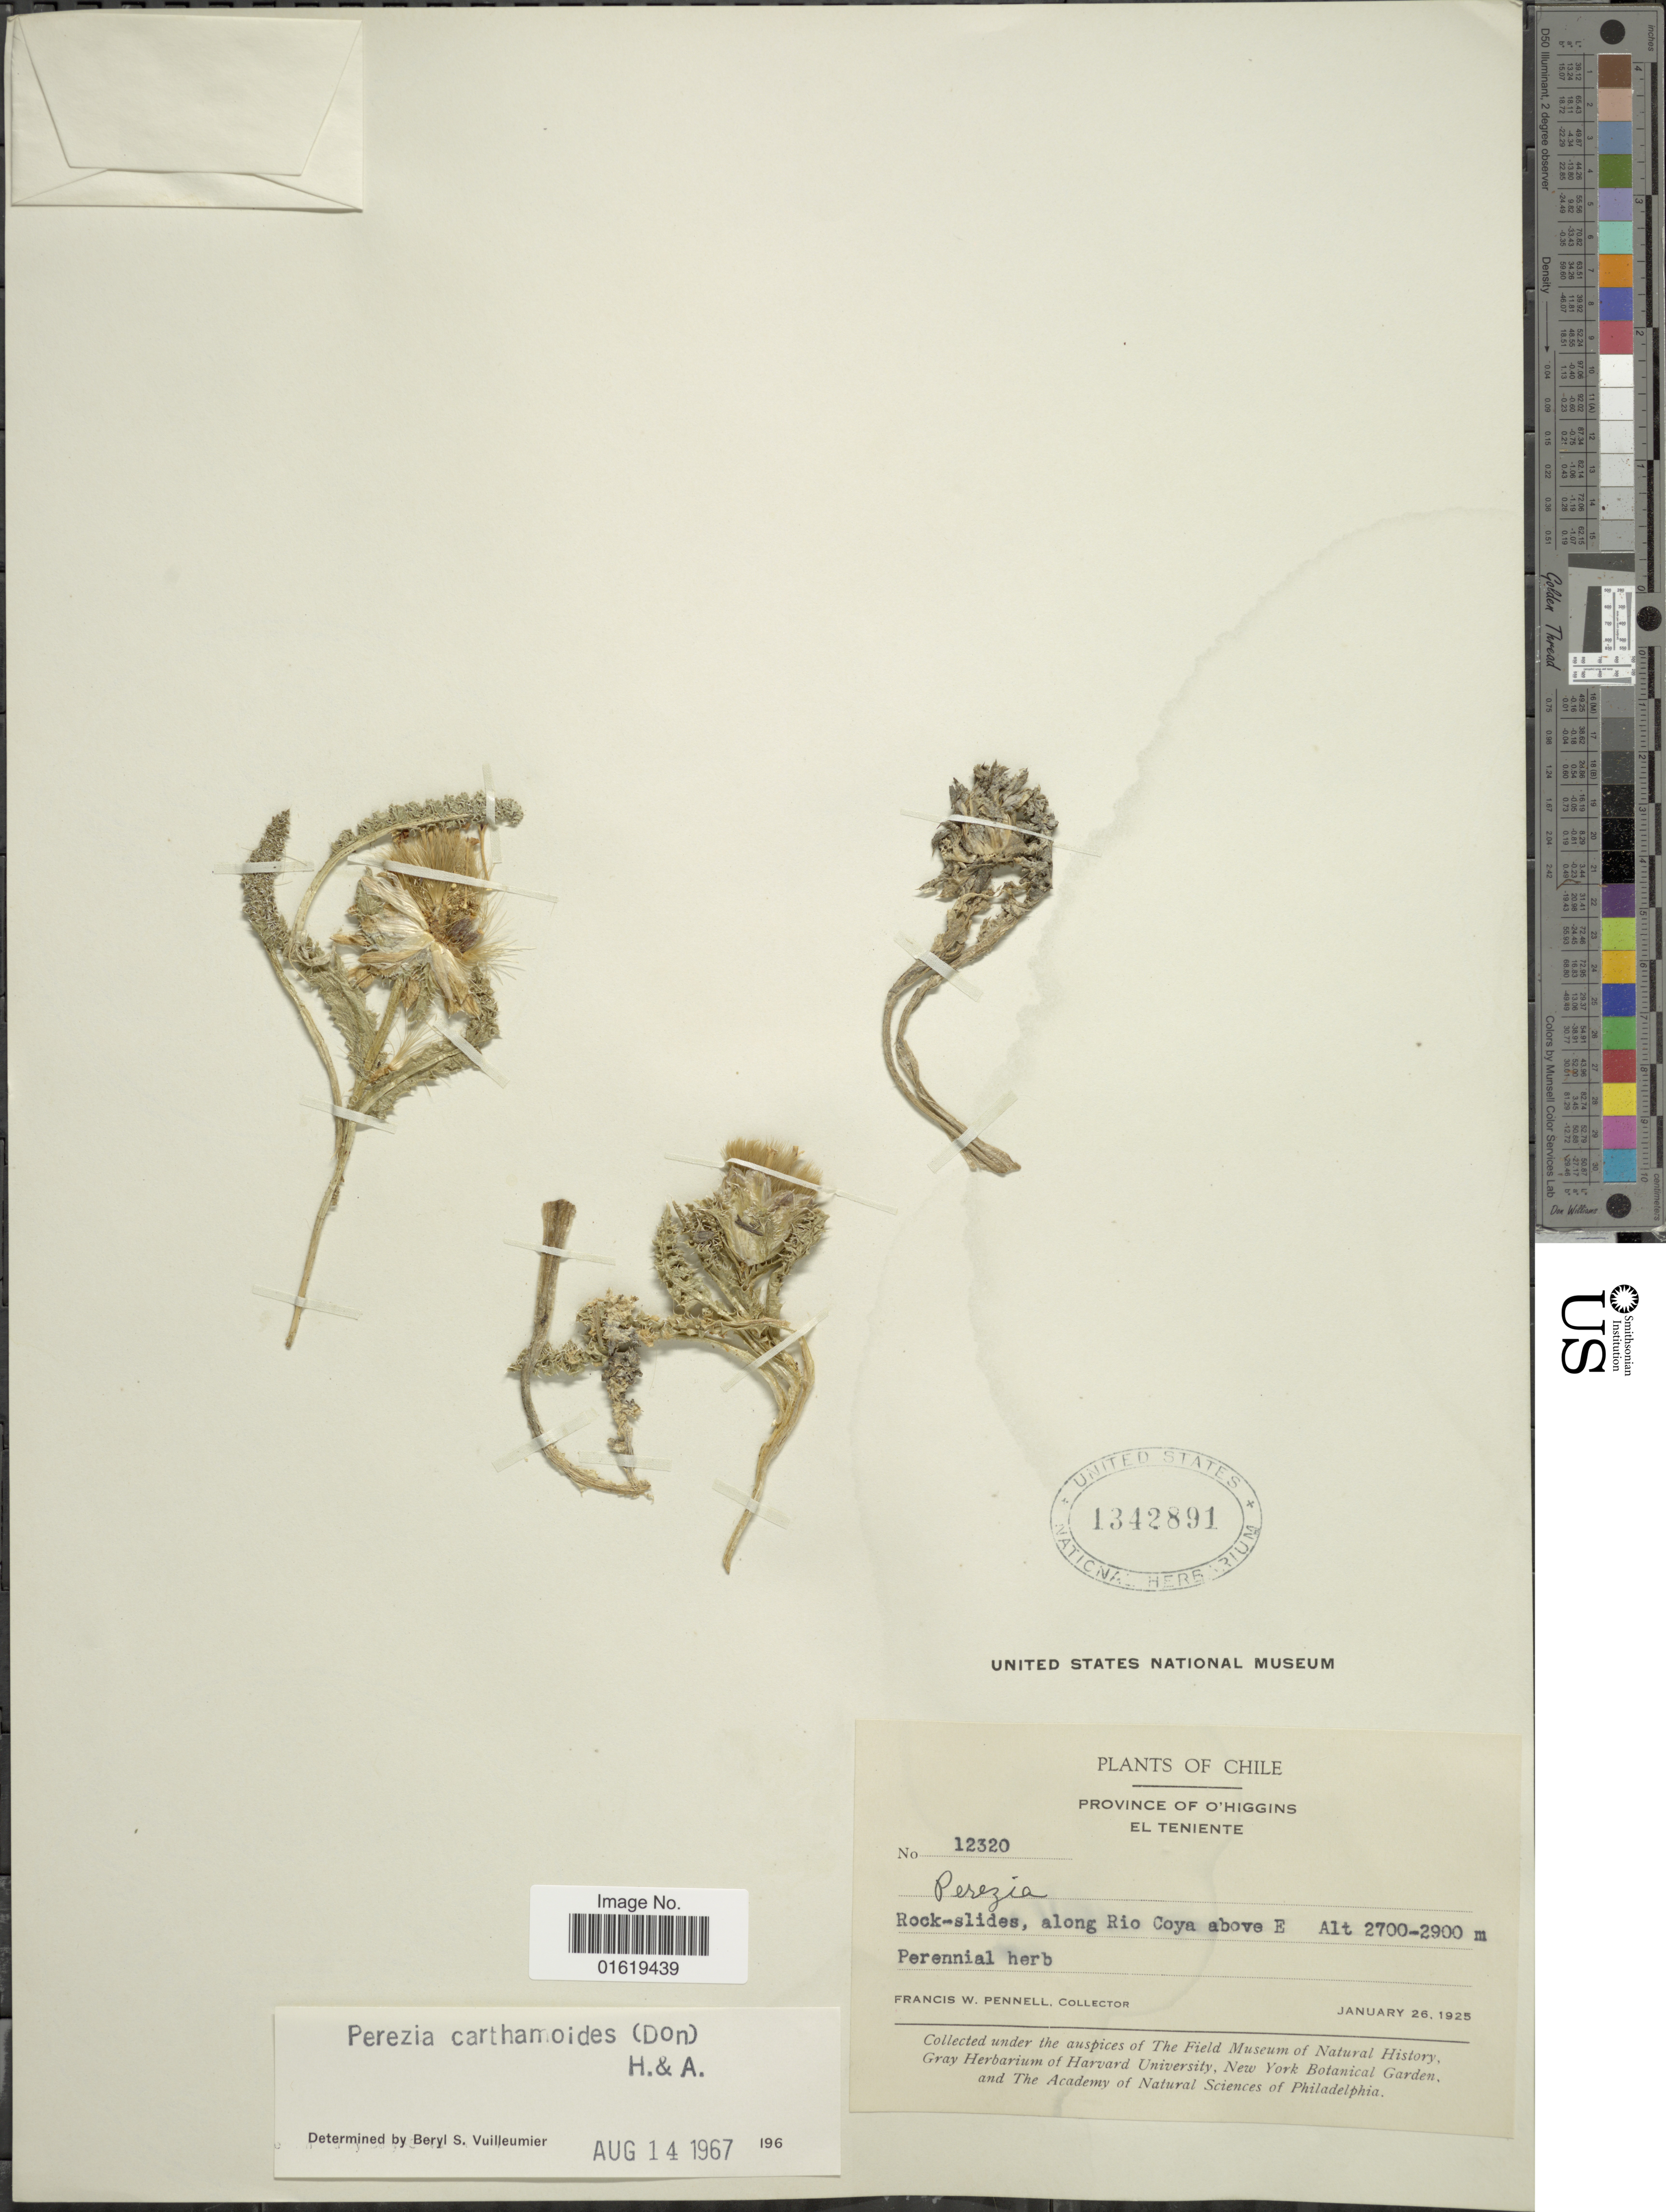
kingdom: Plantae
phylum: Tracheophyta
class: Magnoliopsida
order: Asterales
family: Asteraceae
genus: Perezia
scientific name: Perezia carthamoides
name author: (D. Don) Hook. & Arn.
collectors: F. W. Pennell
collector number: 12320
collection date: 1925-01-26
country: Chile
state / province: O'Higgins (VI)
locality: Province of O'Higgins. El Teniente. Rock-slides, along Rio Coya above E.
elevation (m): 2700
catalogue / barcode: US 1342891